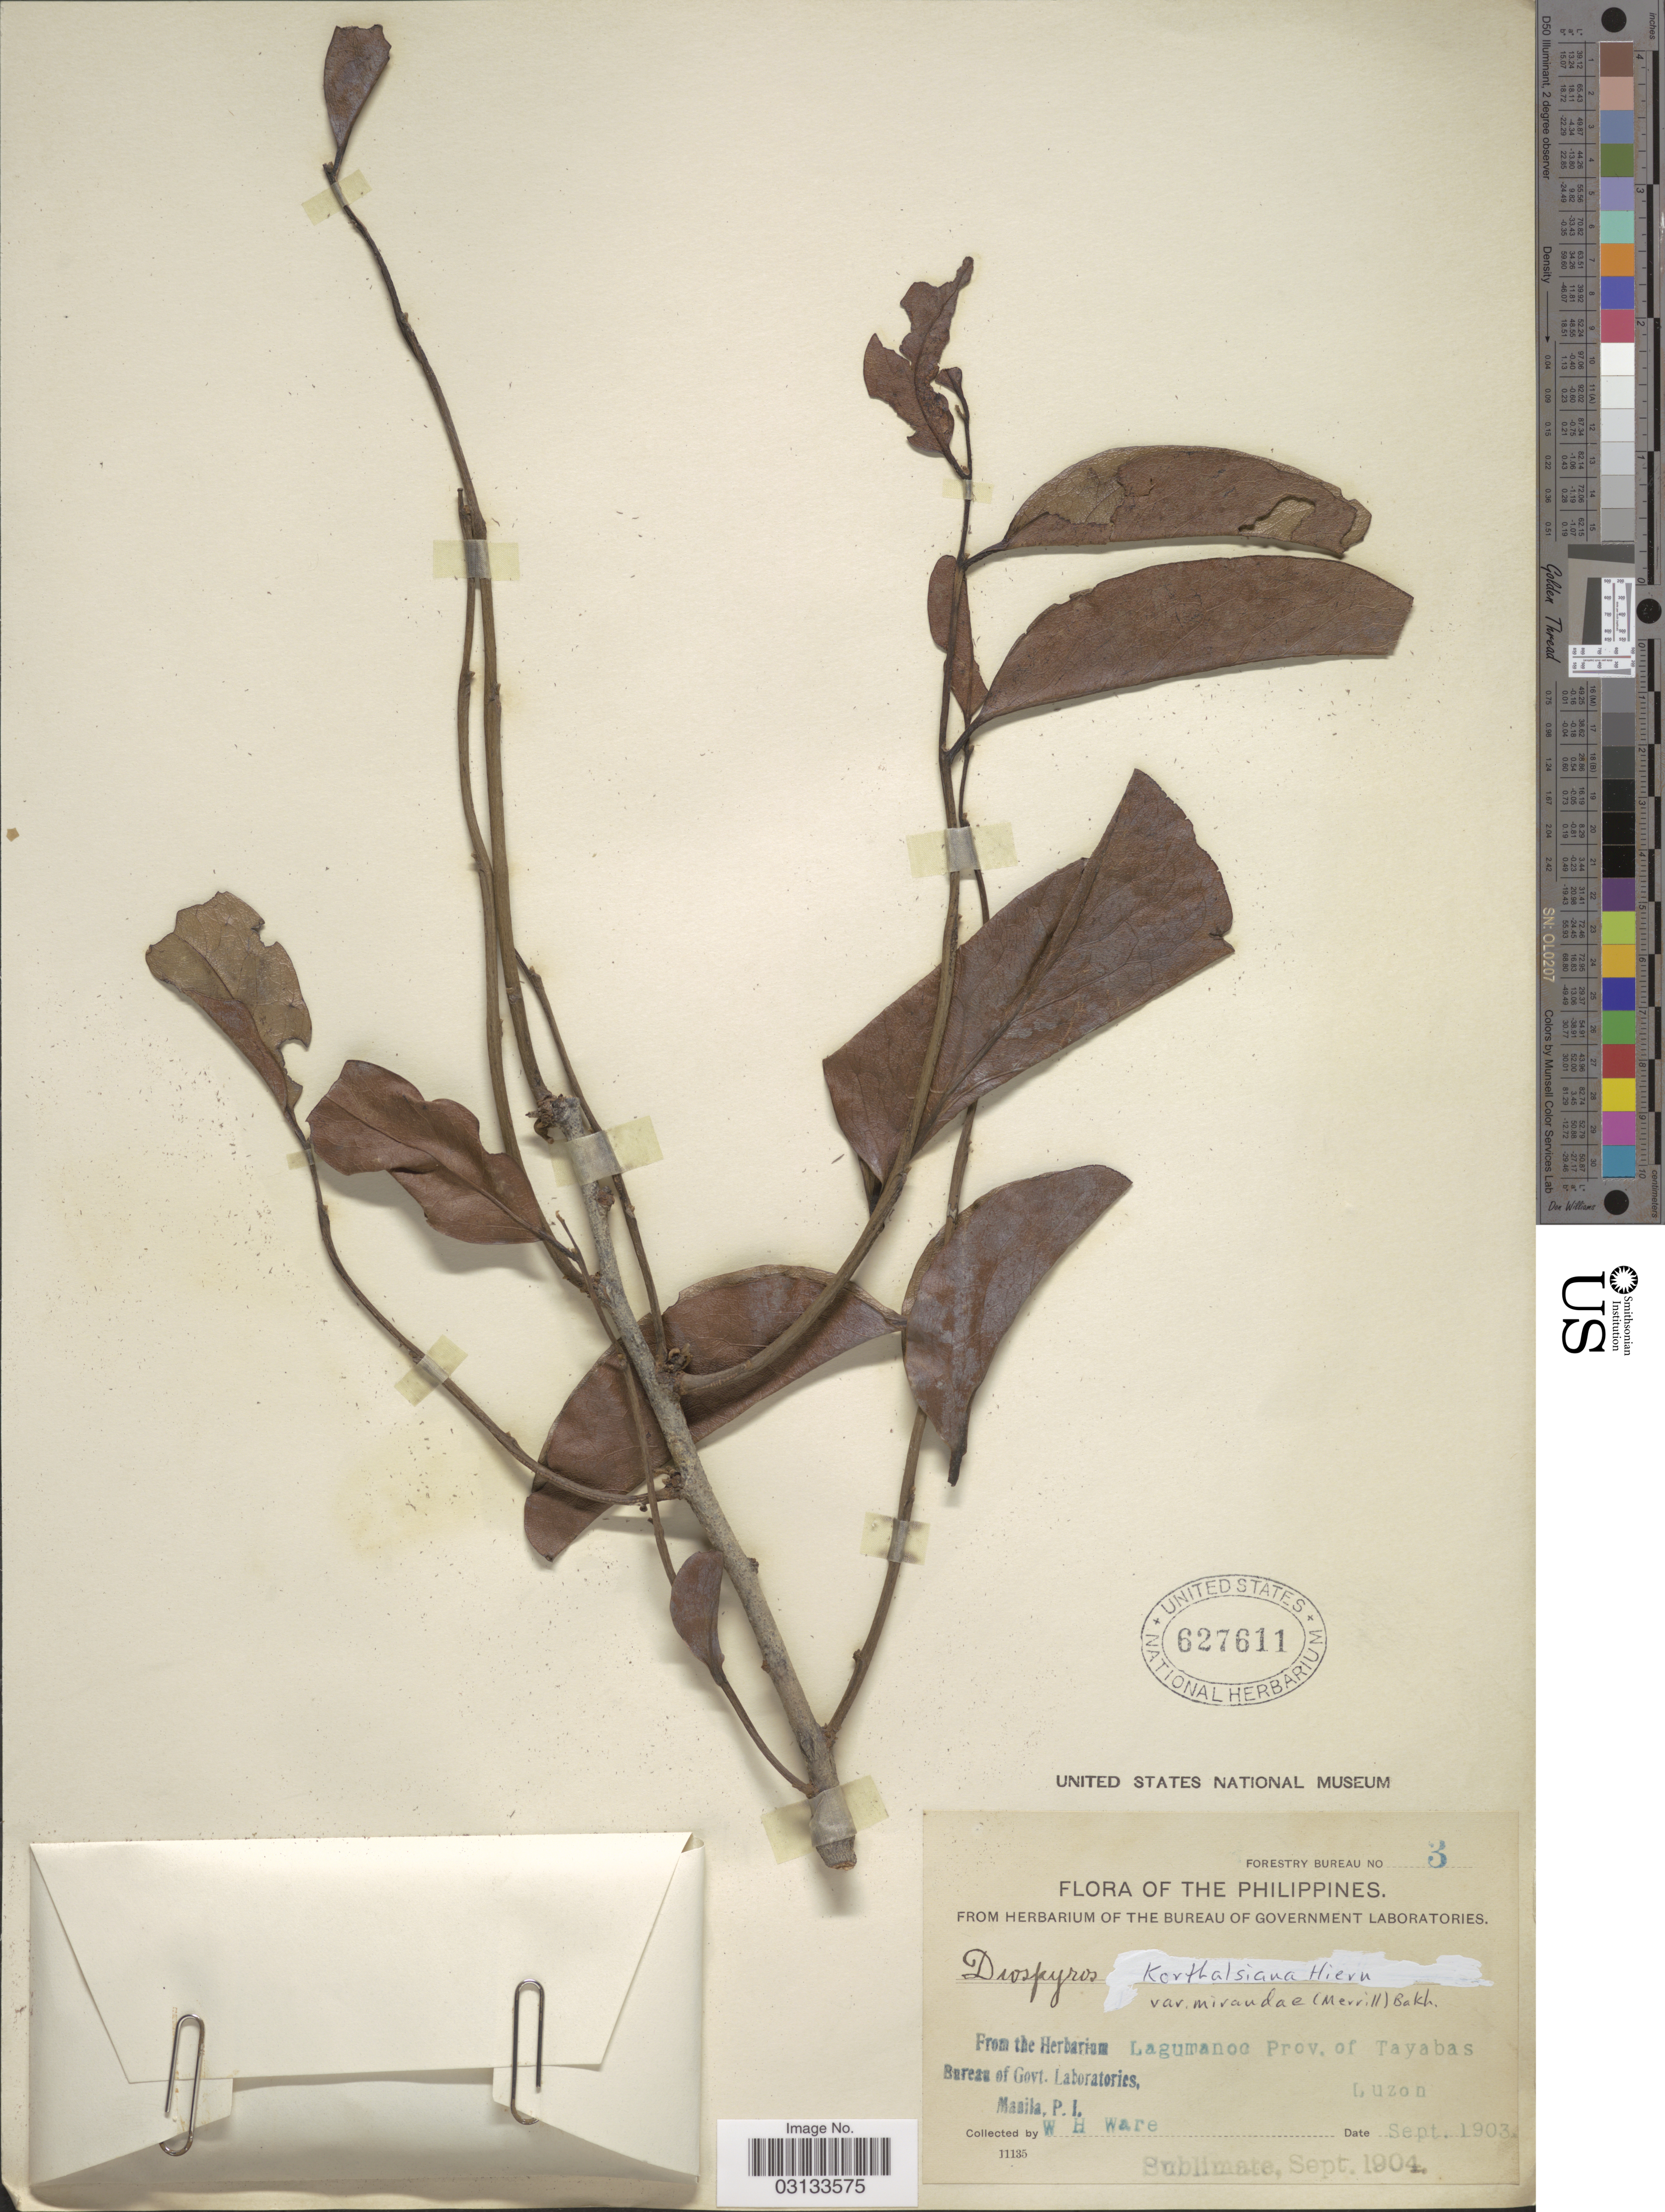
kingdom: Plantae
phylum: Tracheophyta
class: Magnoliopsida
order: Ericales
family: Ebenaceae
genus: Diospyros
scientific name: Diospyros korthalsiana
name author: Hiern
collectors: W. Ware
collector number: Forestry Bureau 3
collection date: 1903-09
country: Philippines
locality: Lagumanoc, Prov. of Tayabas, Luzon.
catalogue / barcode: US 627611